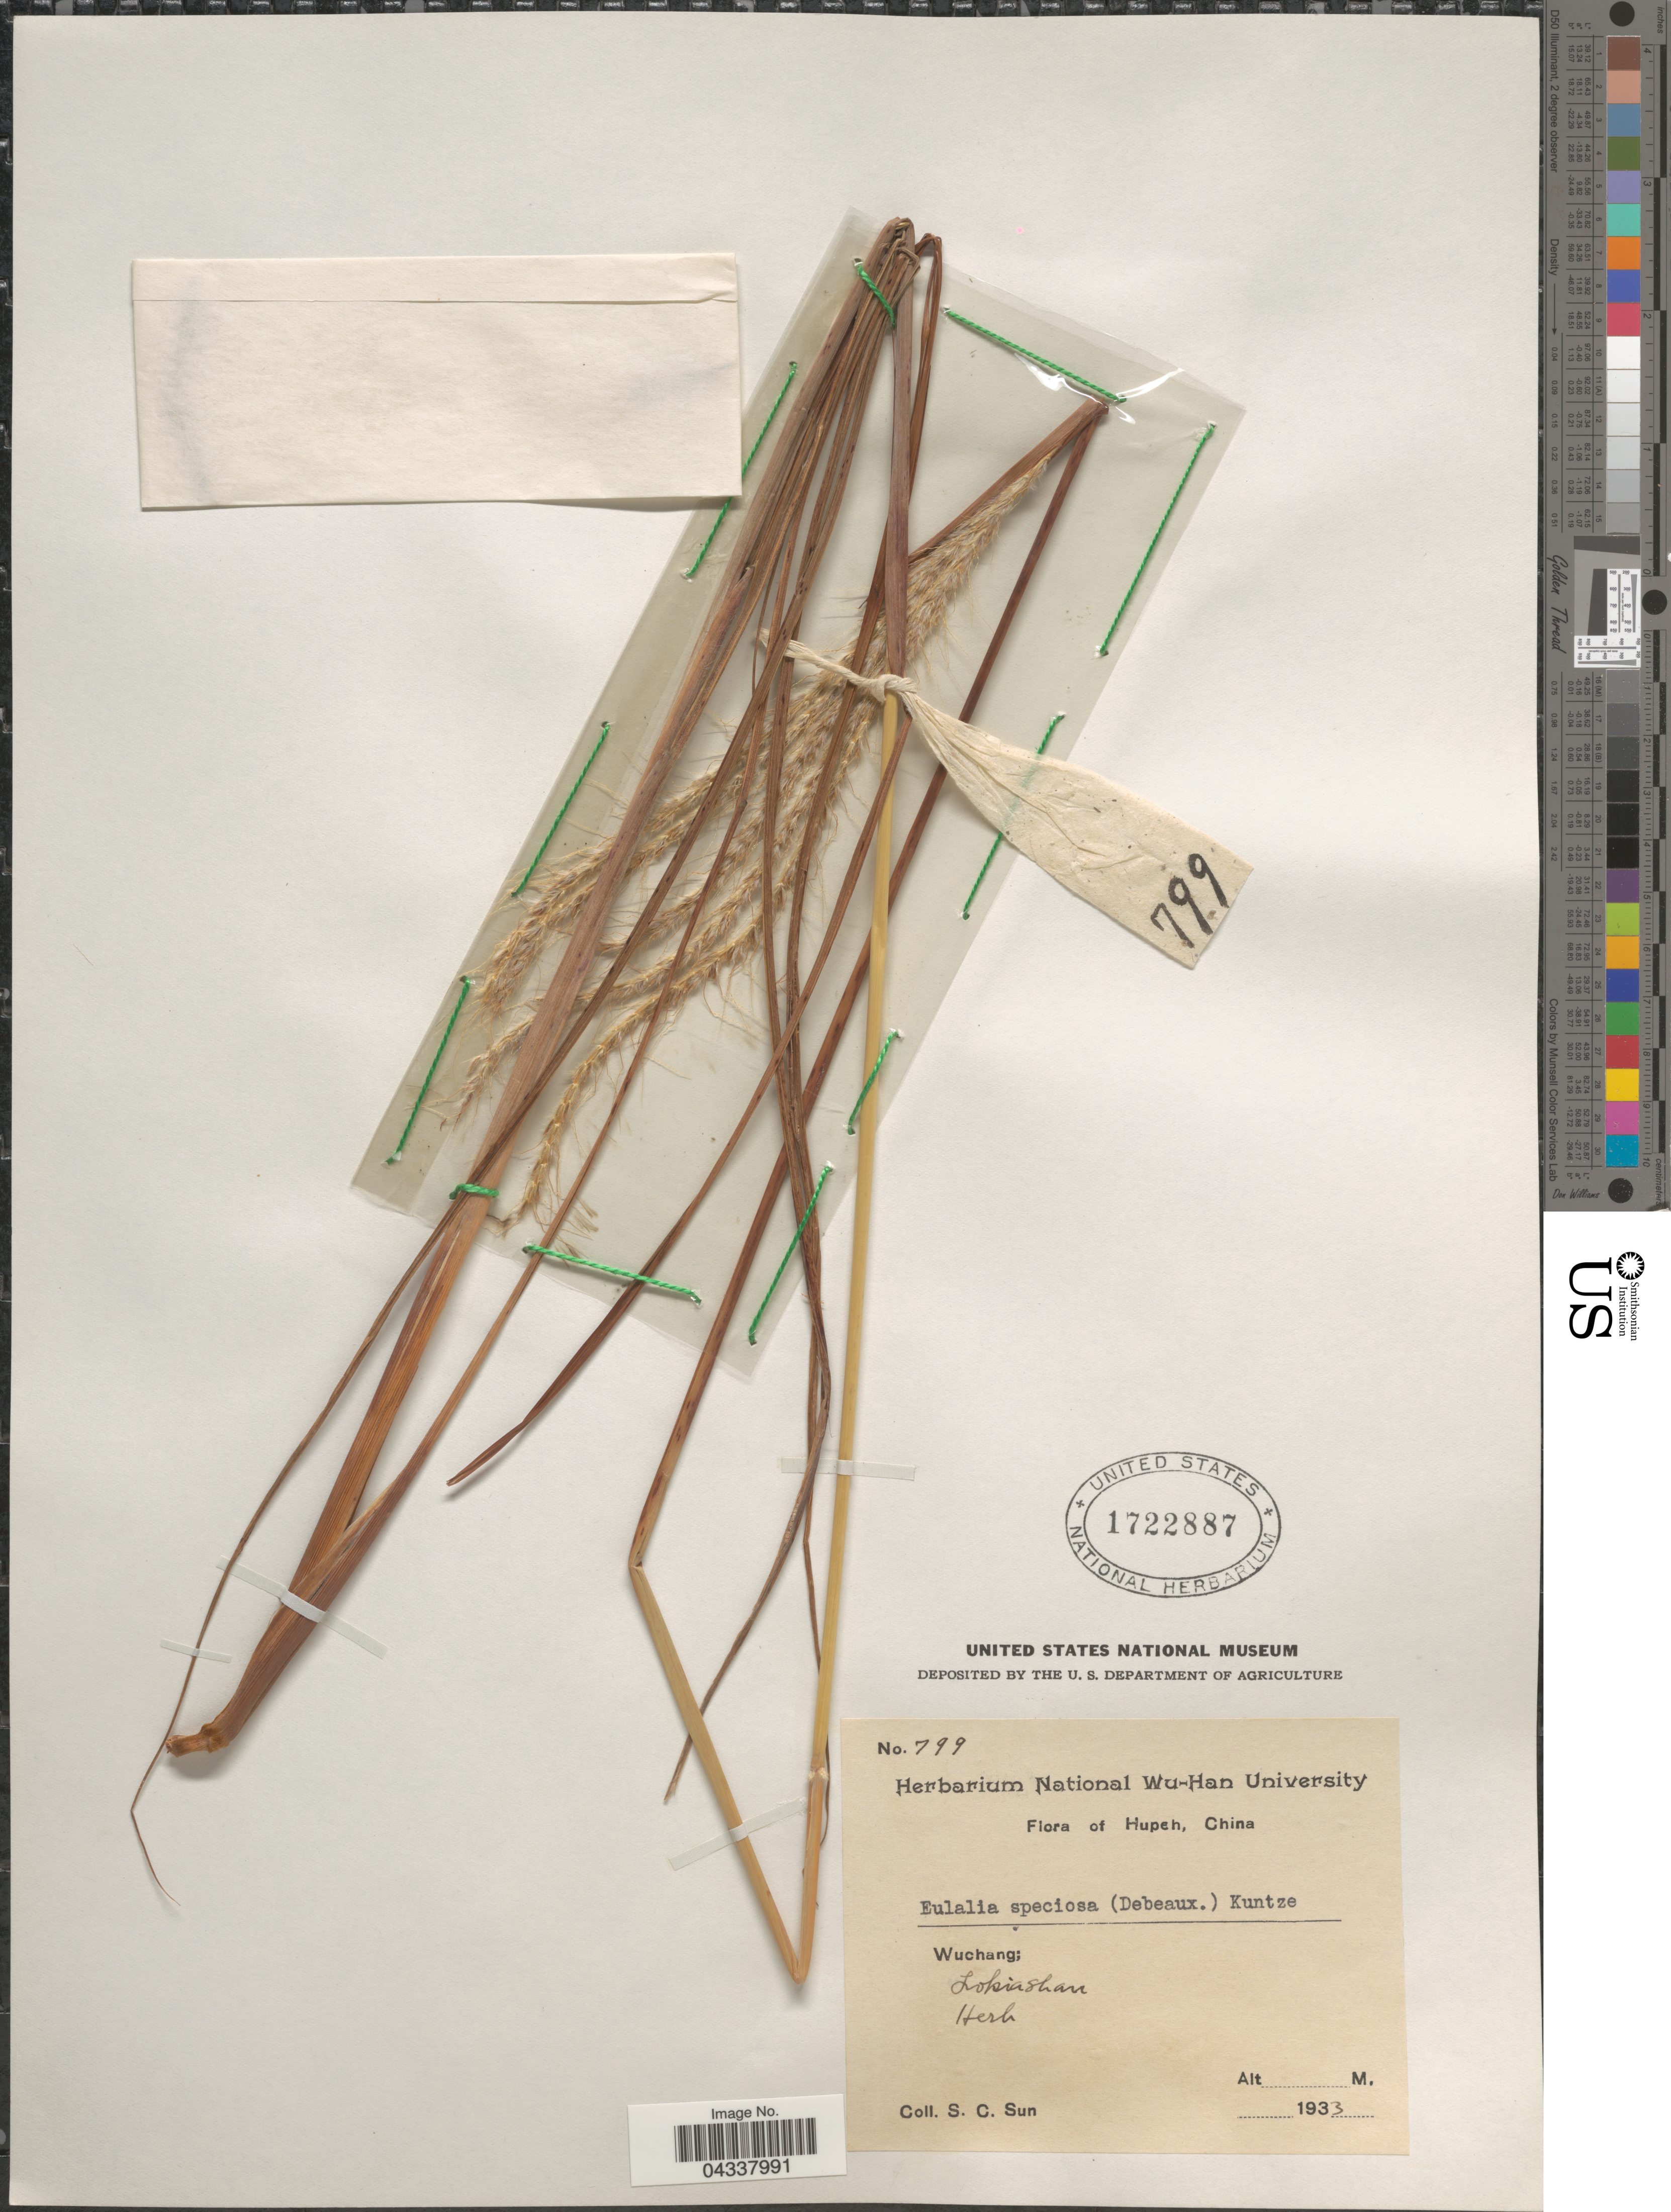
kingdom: Plantae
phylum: Tracheophyta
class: Liliopsida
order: Poales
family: Poaceae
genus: Pseudopogonatherum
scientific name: Pseudopogonatherum speciosum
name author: (Debeaux) Ohwi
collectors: S. C. Sun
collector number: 799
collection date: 1933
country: China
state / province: Hubei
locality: Hupeh. Wuchang: Lokiashan.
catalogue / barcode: US 1722887